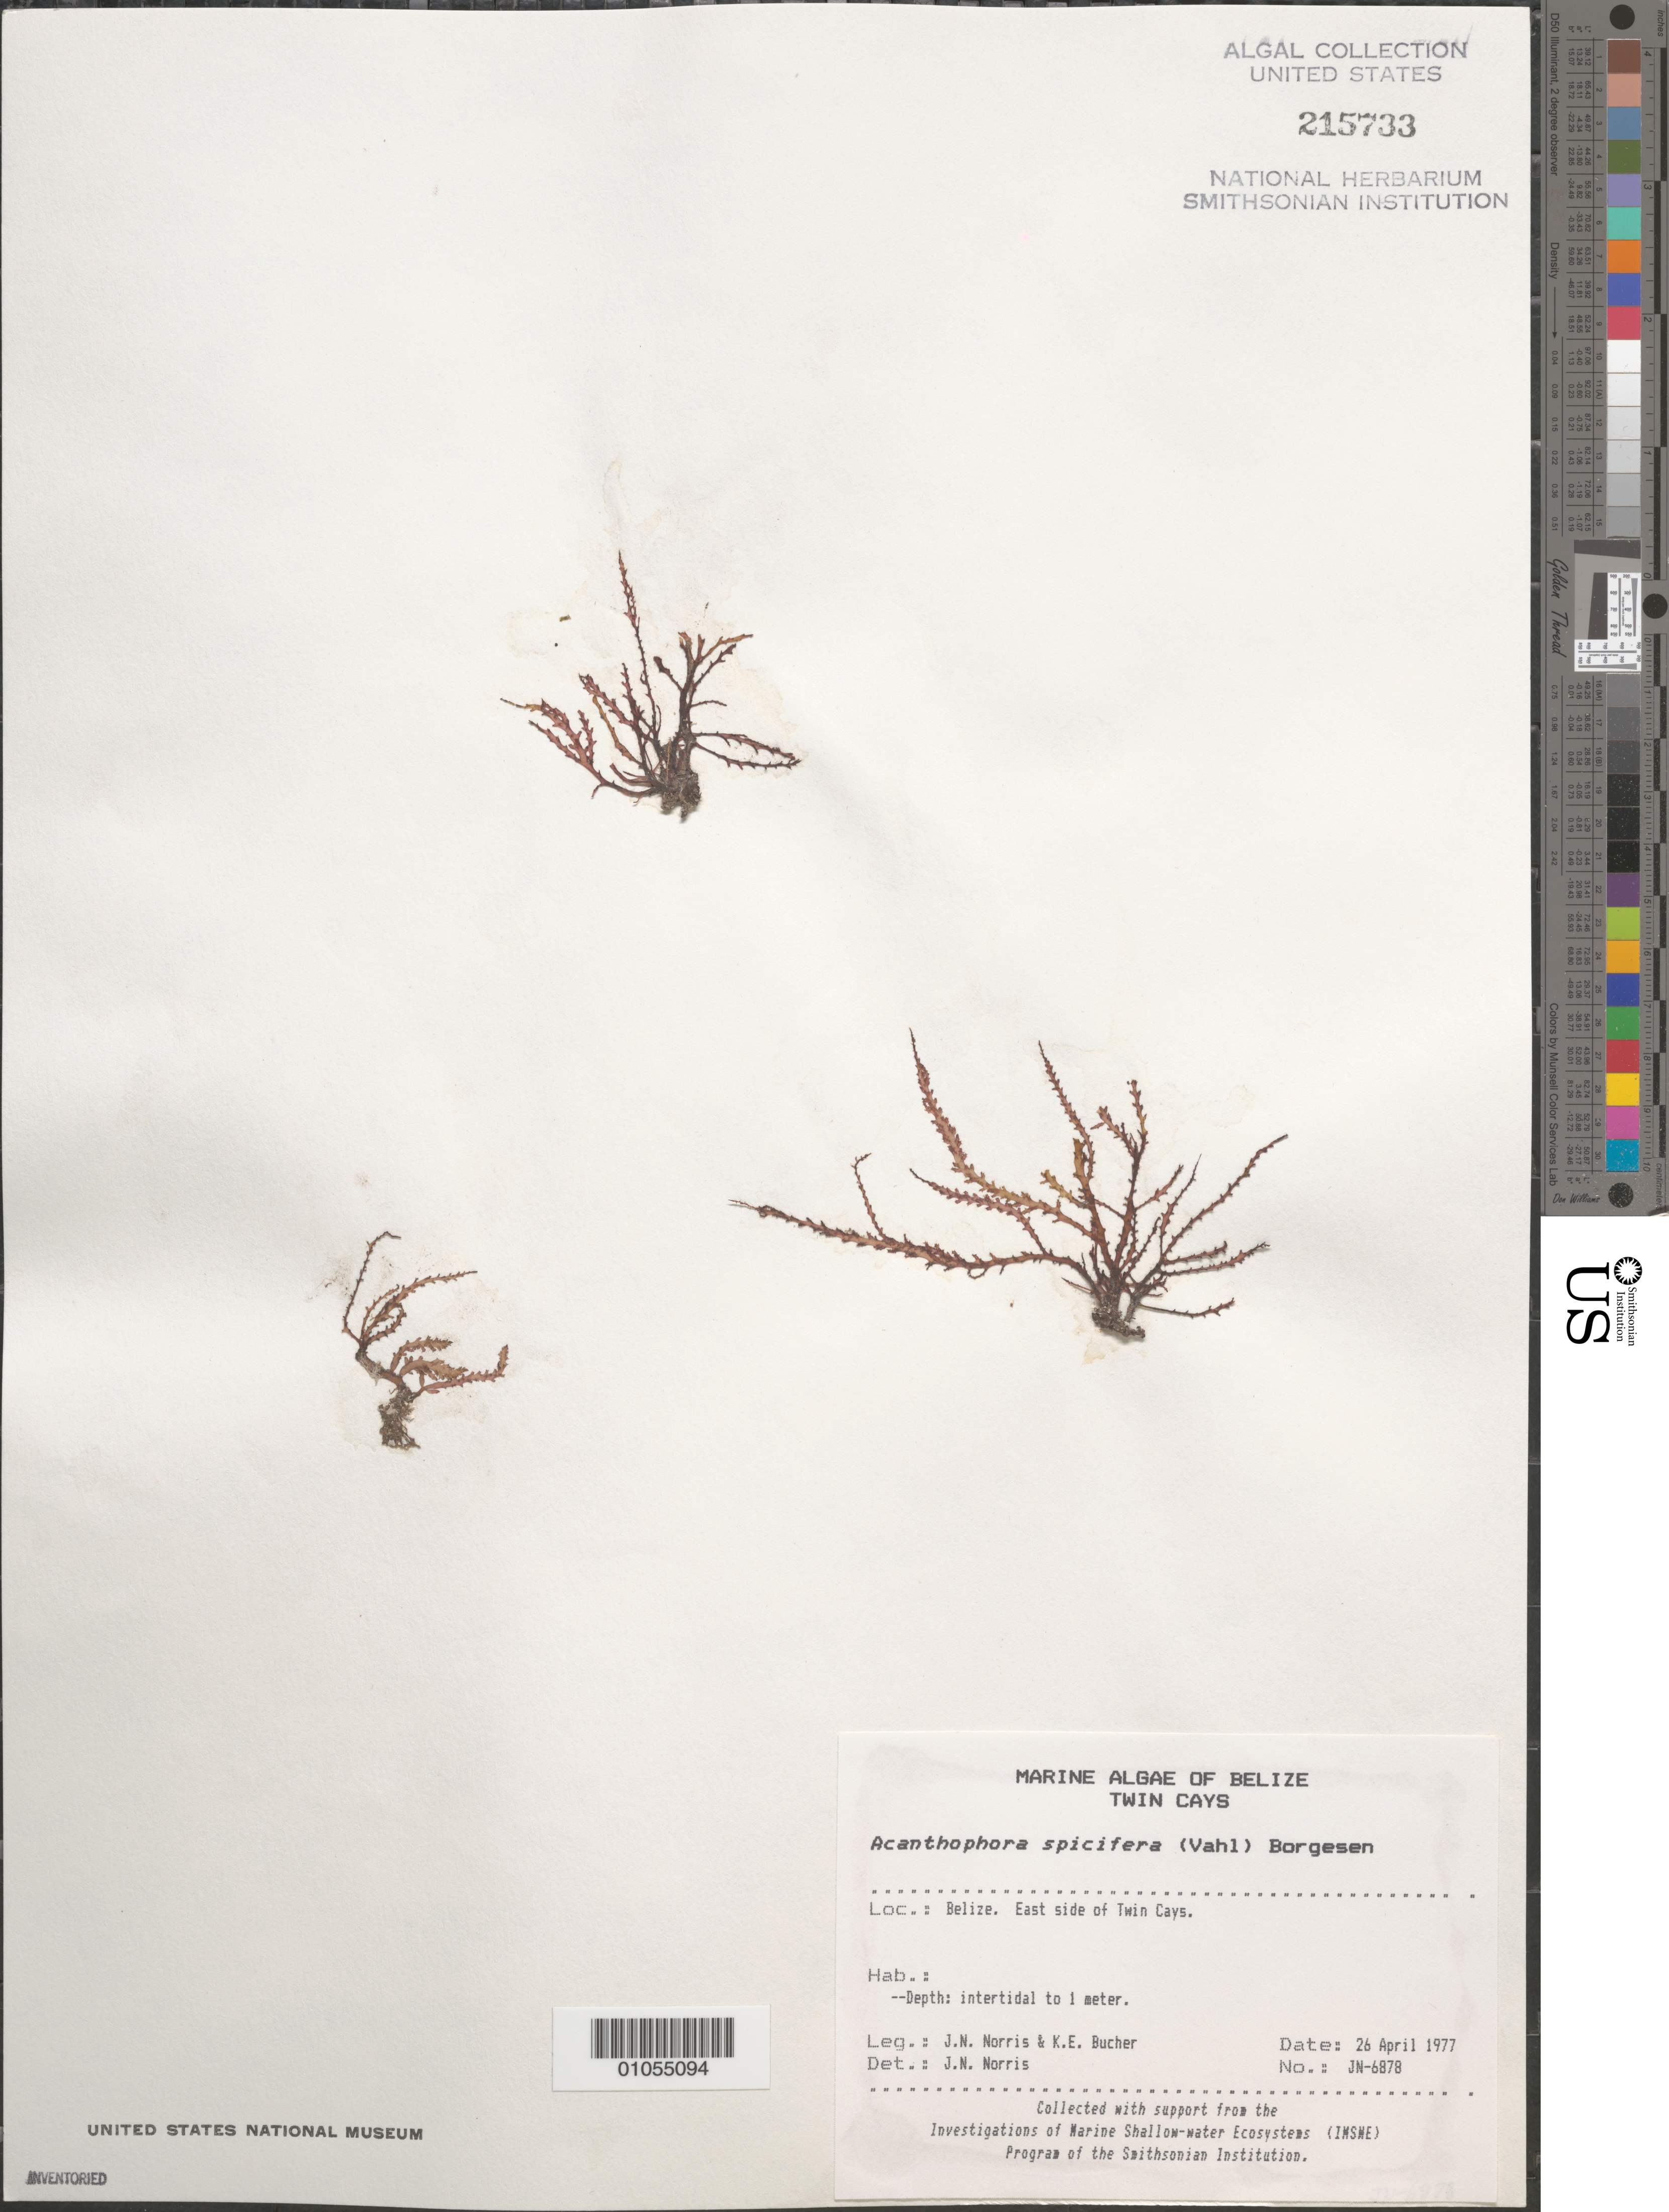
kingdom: Plantae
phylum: Rhodophyta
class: Florideophyceae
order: Ceramiales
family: Rhodomelaceae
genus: Acanthophora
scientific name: Acanthophora spicifera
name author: (Vahl) Børgesen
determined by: Norris, James N.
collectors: J. N. Norris & K. E. Bucher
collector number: JN-6878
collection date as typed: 26 Apr 1977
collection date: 1977-04-26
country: Belize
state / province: Stann Creek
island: Twin Cays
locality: East side of Twin Cays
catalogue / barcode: US 215733